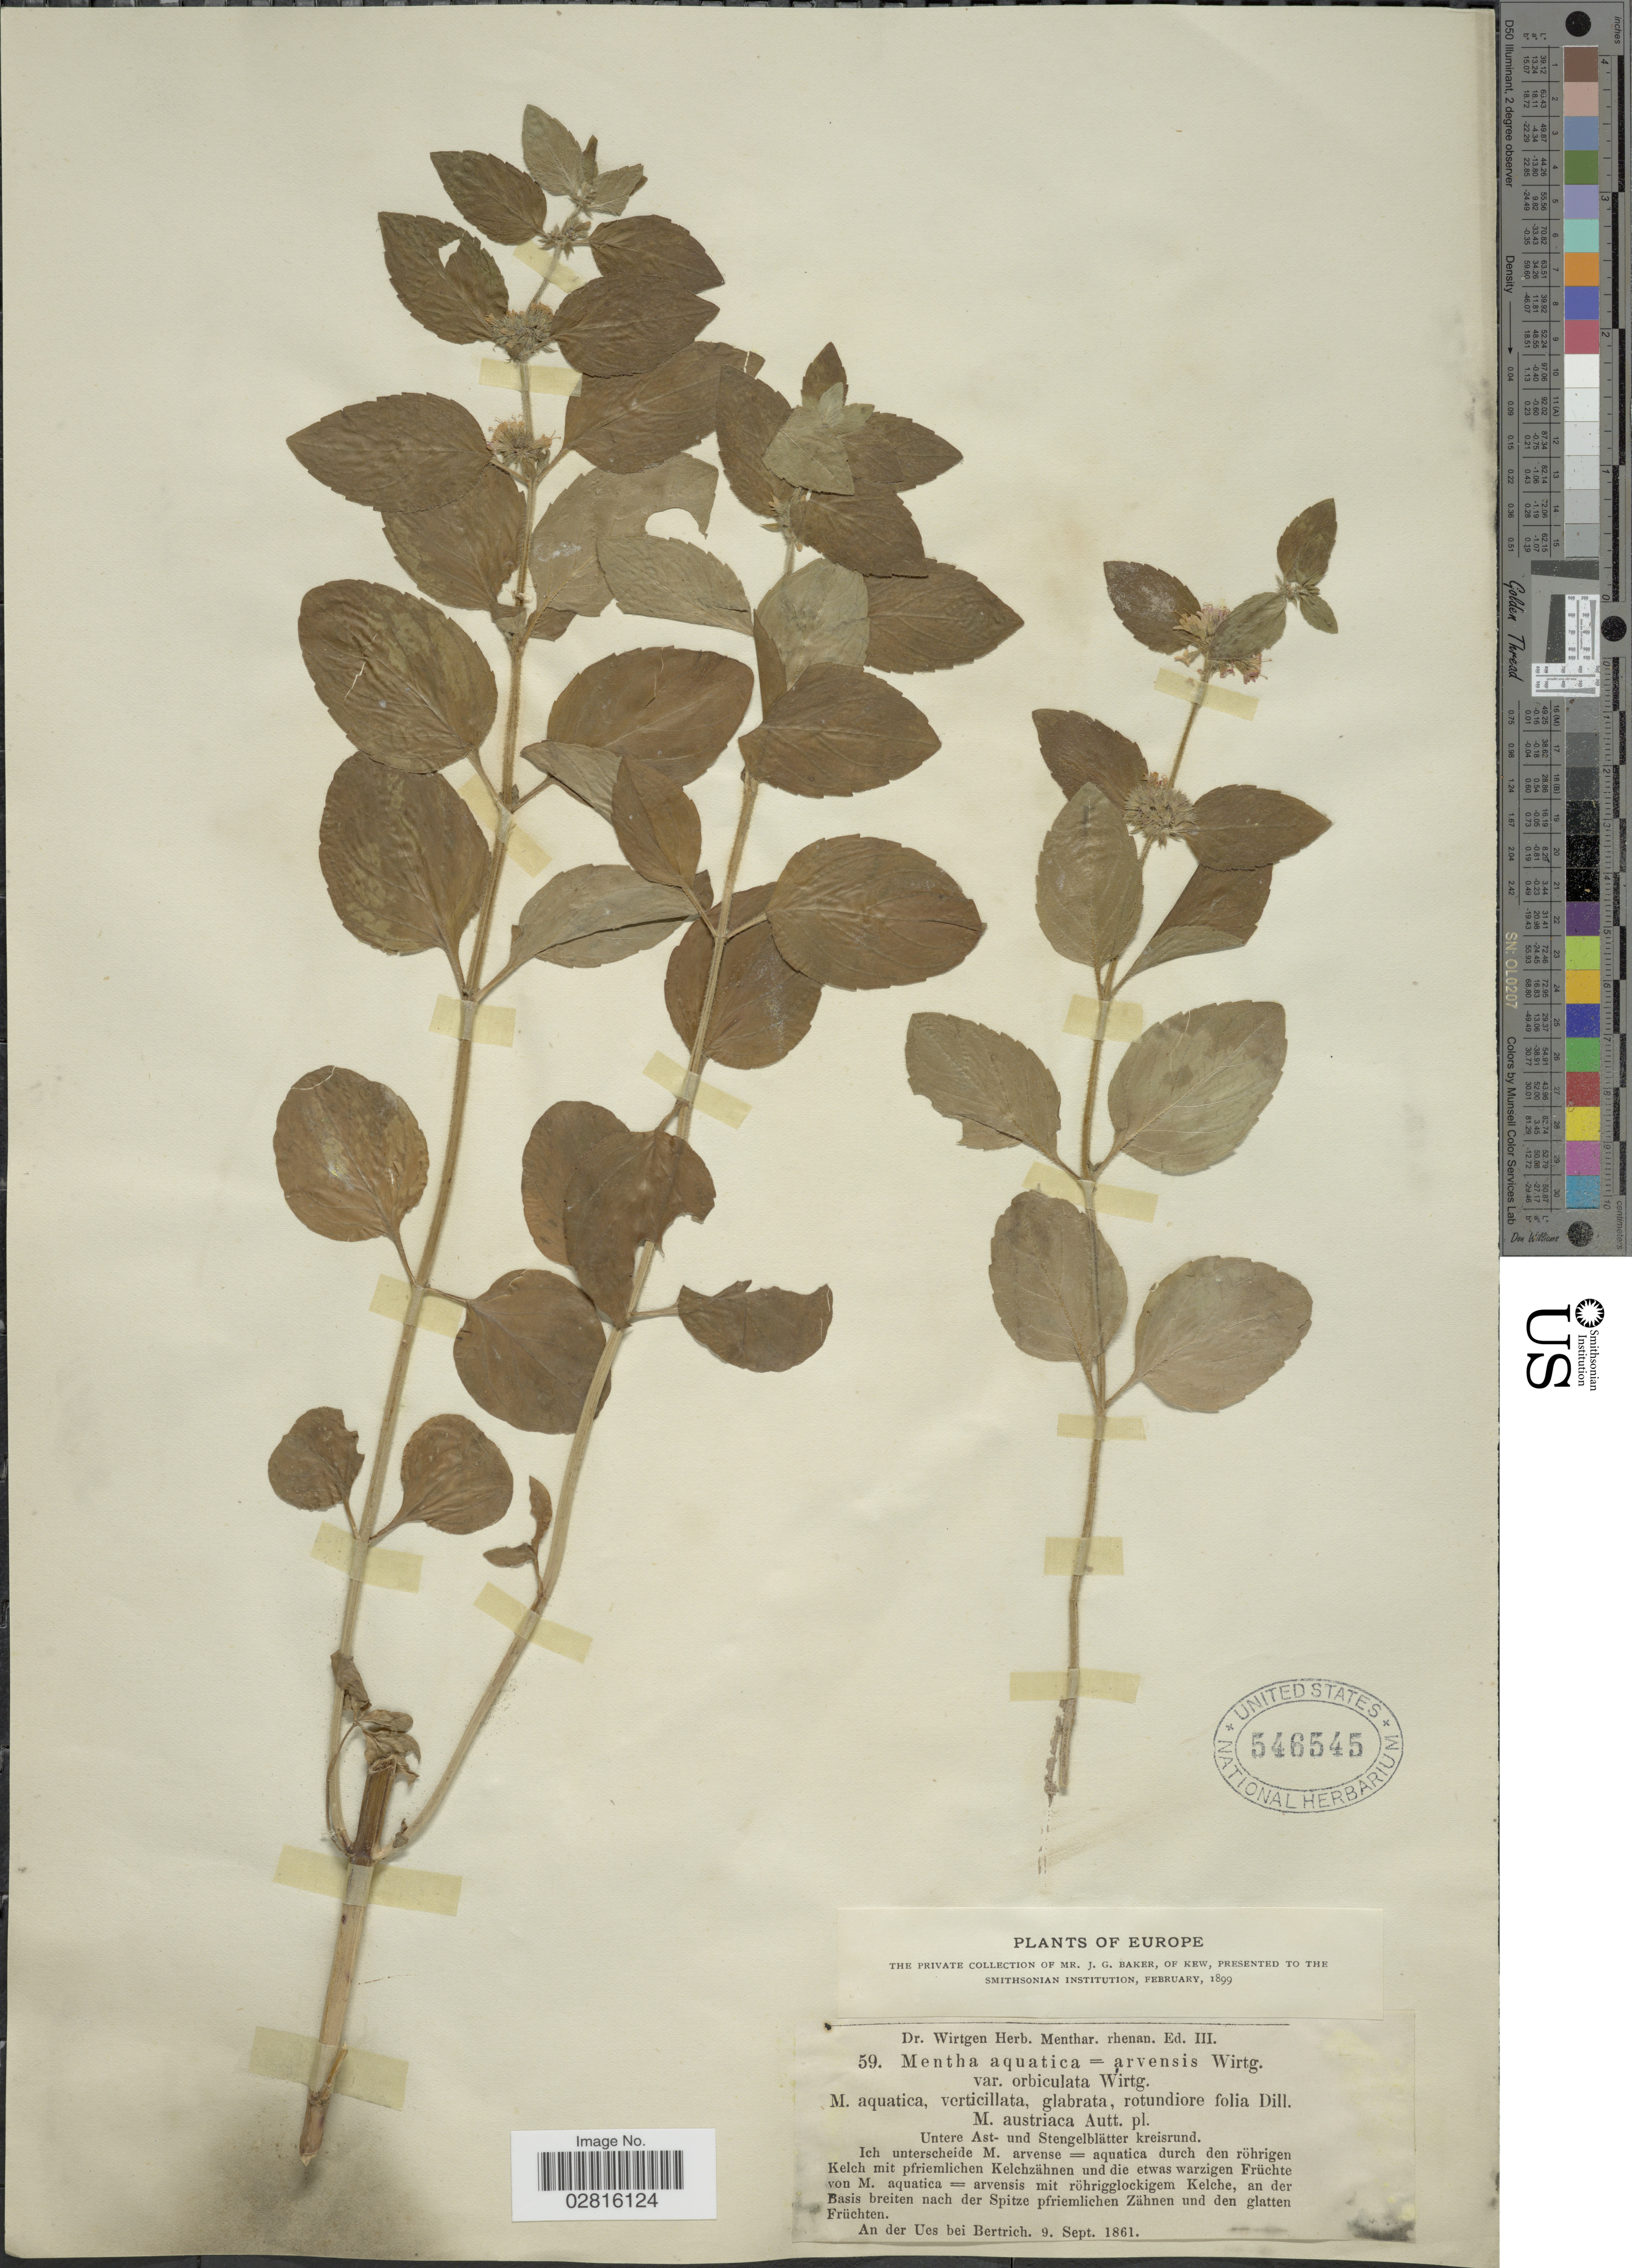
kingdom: Plantae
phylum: Tracheophyta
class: Magnoliopsida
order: Lamiales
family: Lamiaceae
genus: Mentha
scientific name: Mentha aquatica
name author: L.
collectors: Wirtgen, --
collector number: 59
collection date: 1861-09-09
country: Germany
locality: An der Ues bei Bertrich. Europe.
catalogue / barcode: US 546545